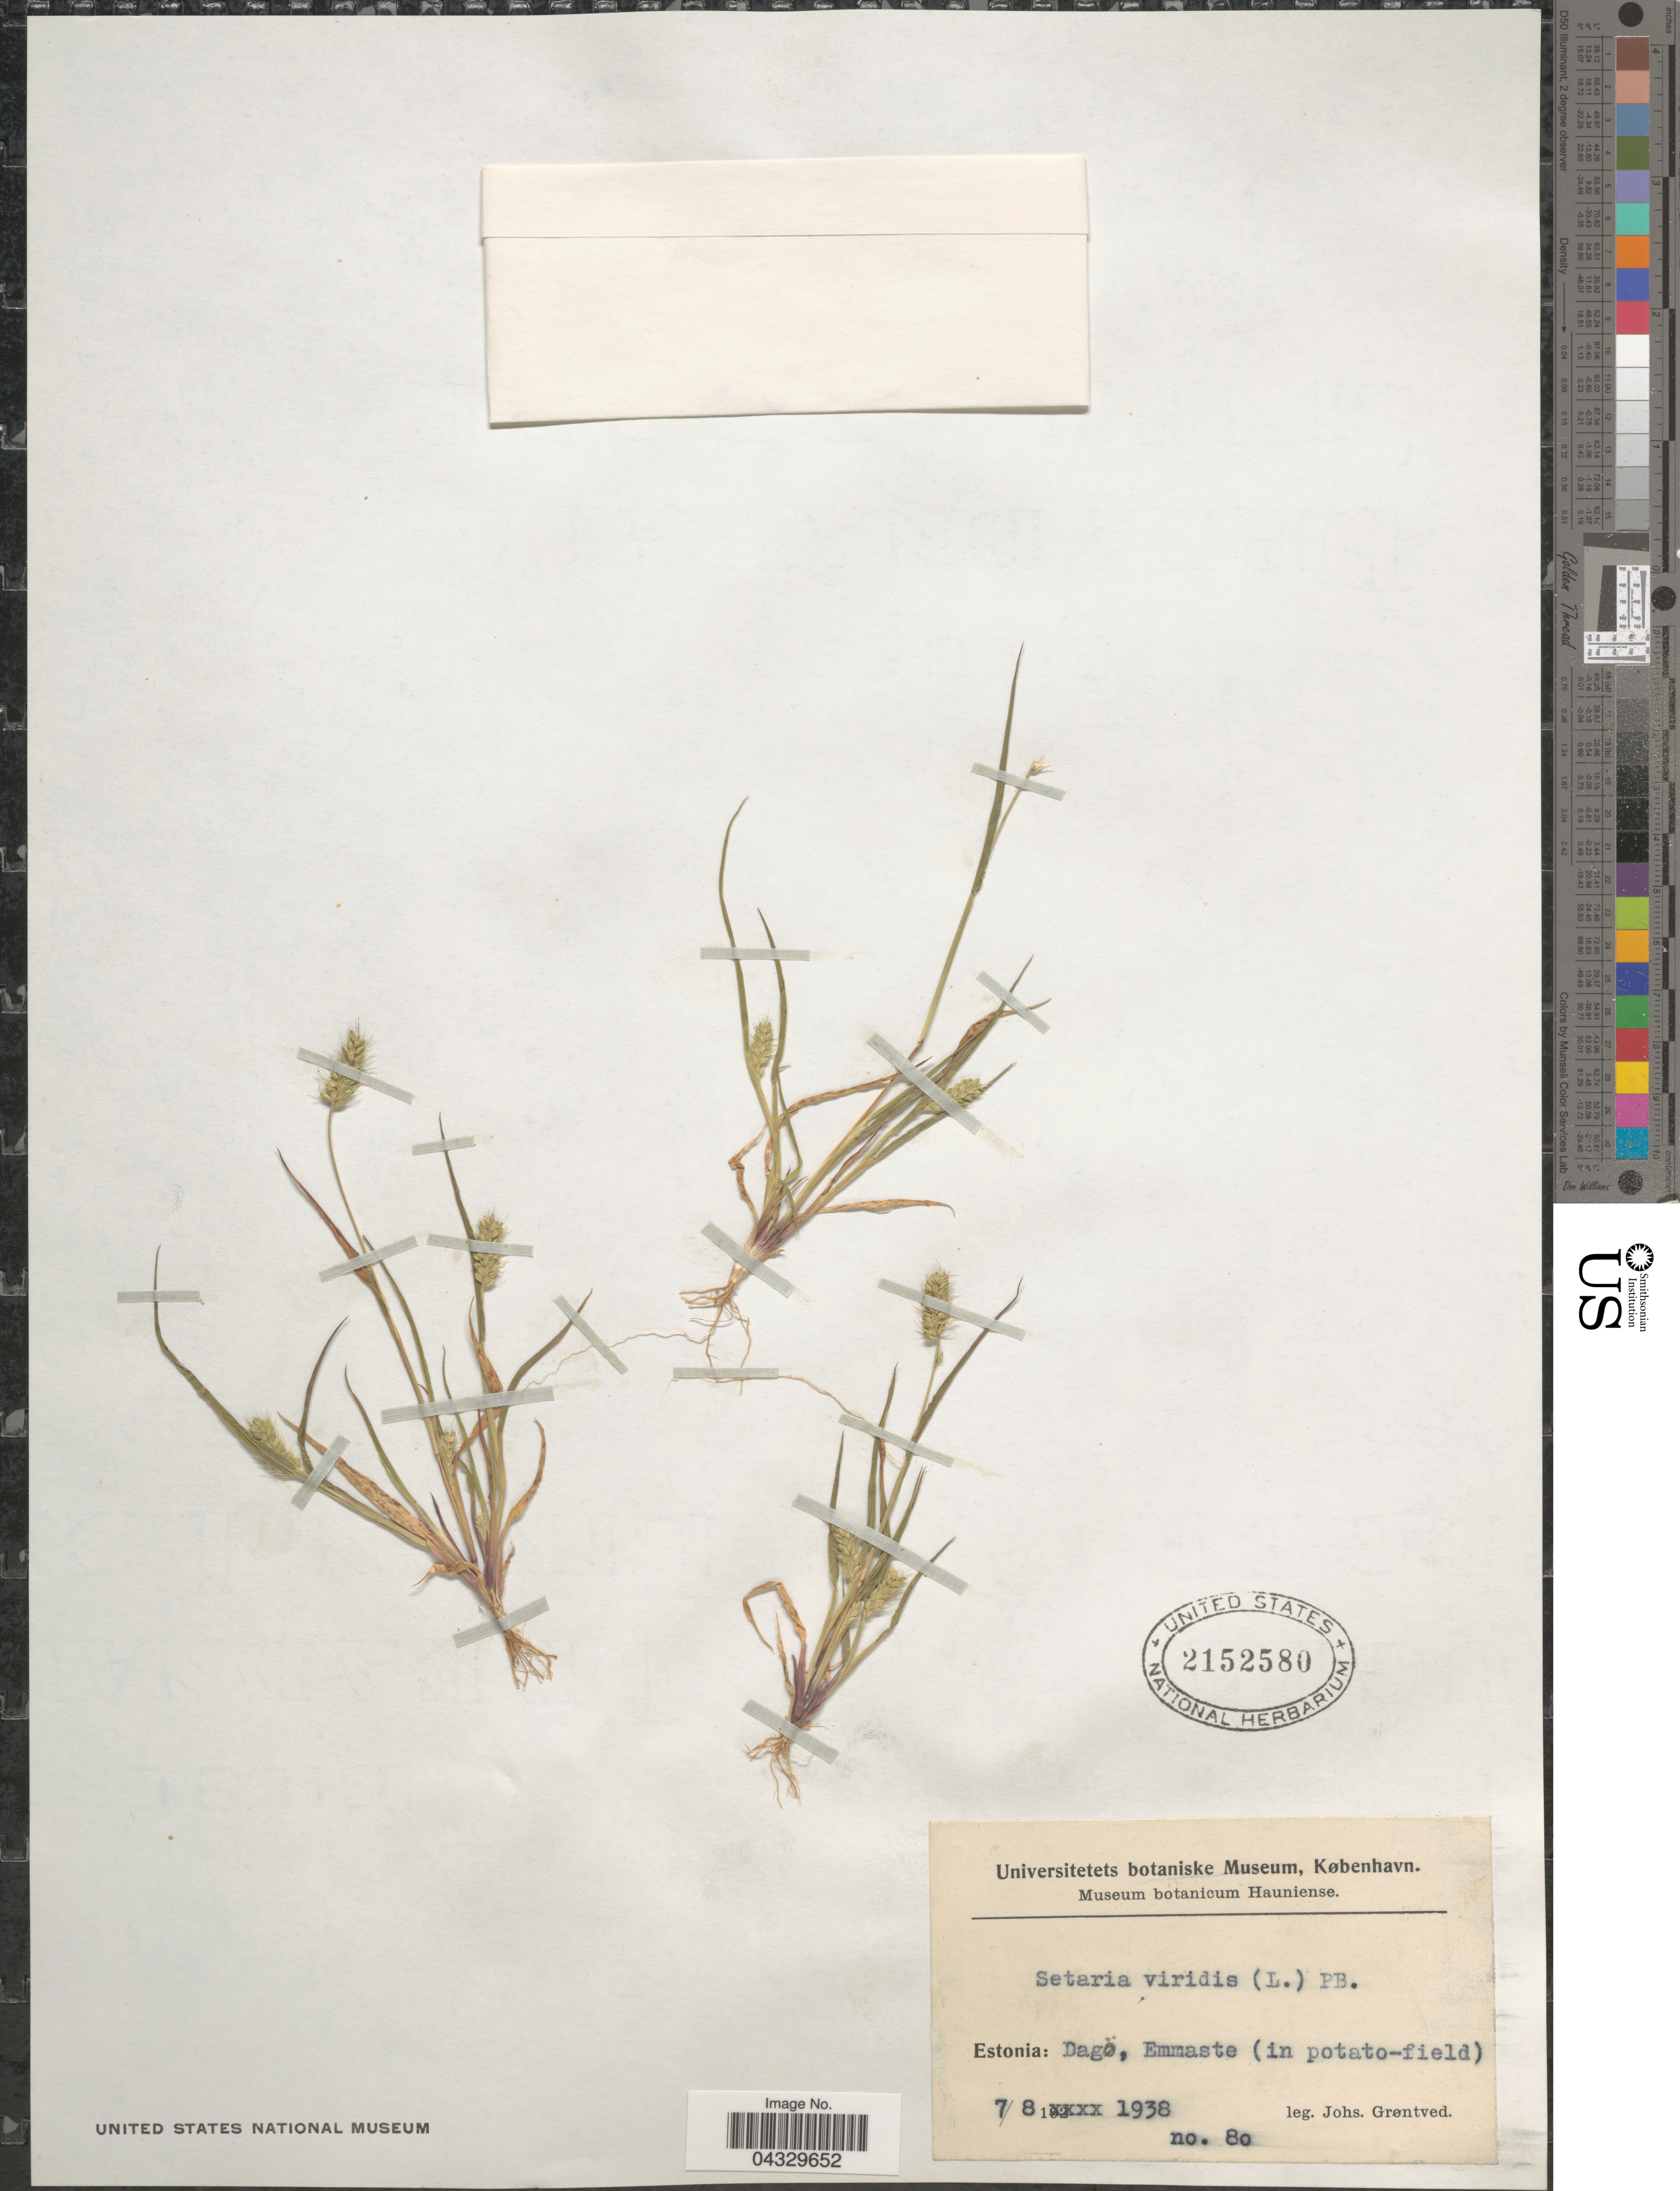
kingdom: Plantae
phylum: Tracheophyta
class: Liliopsida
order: Poales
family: Poaceae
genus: Setaria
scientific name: Setaria viridis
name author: (L.) P. Beauv.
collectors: J. Grontved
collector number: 80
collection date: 1938-08-07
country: Estonia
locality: Dagö, Emmaste (in potato-field).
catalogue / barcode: US 2152580